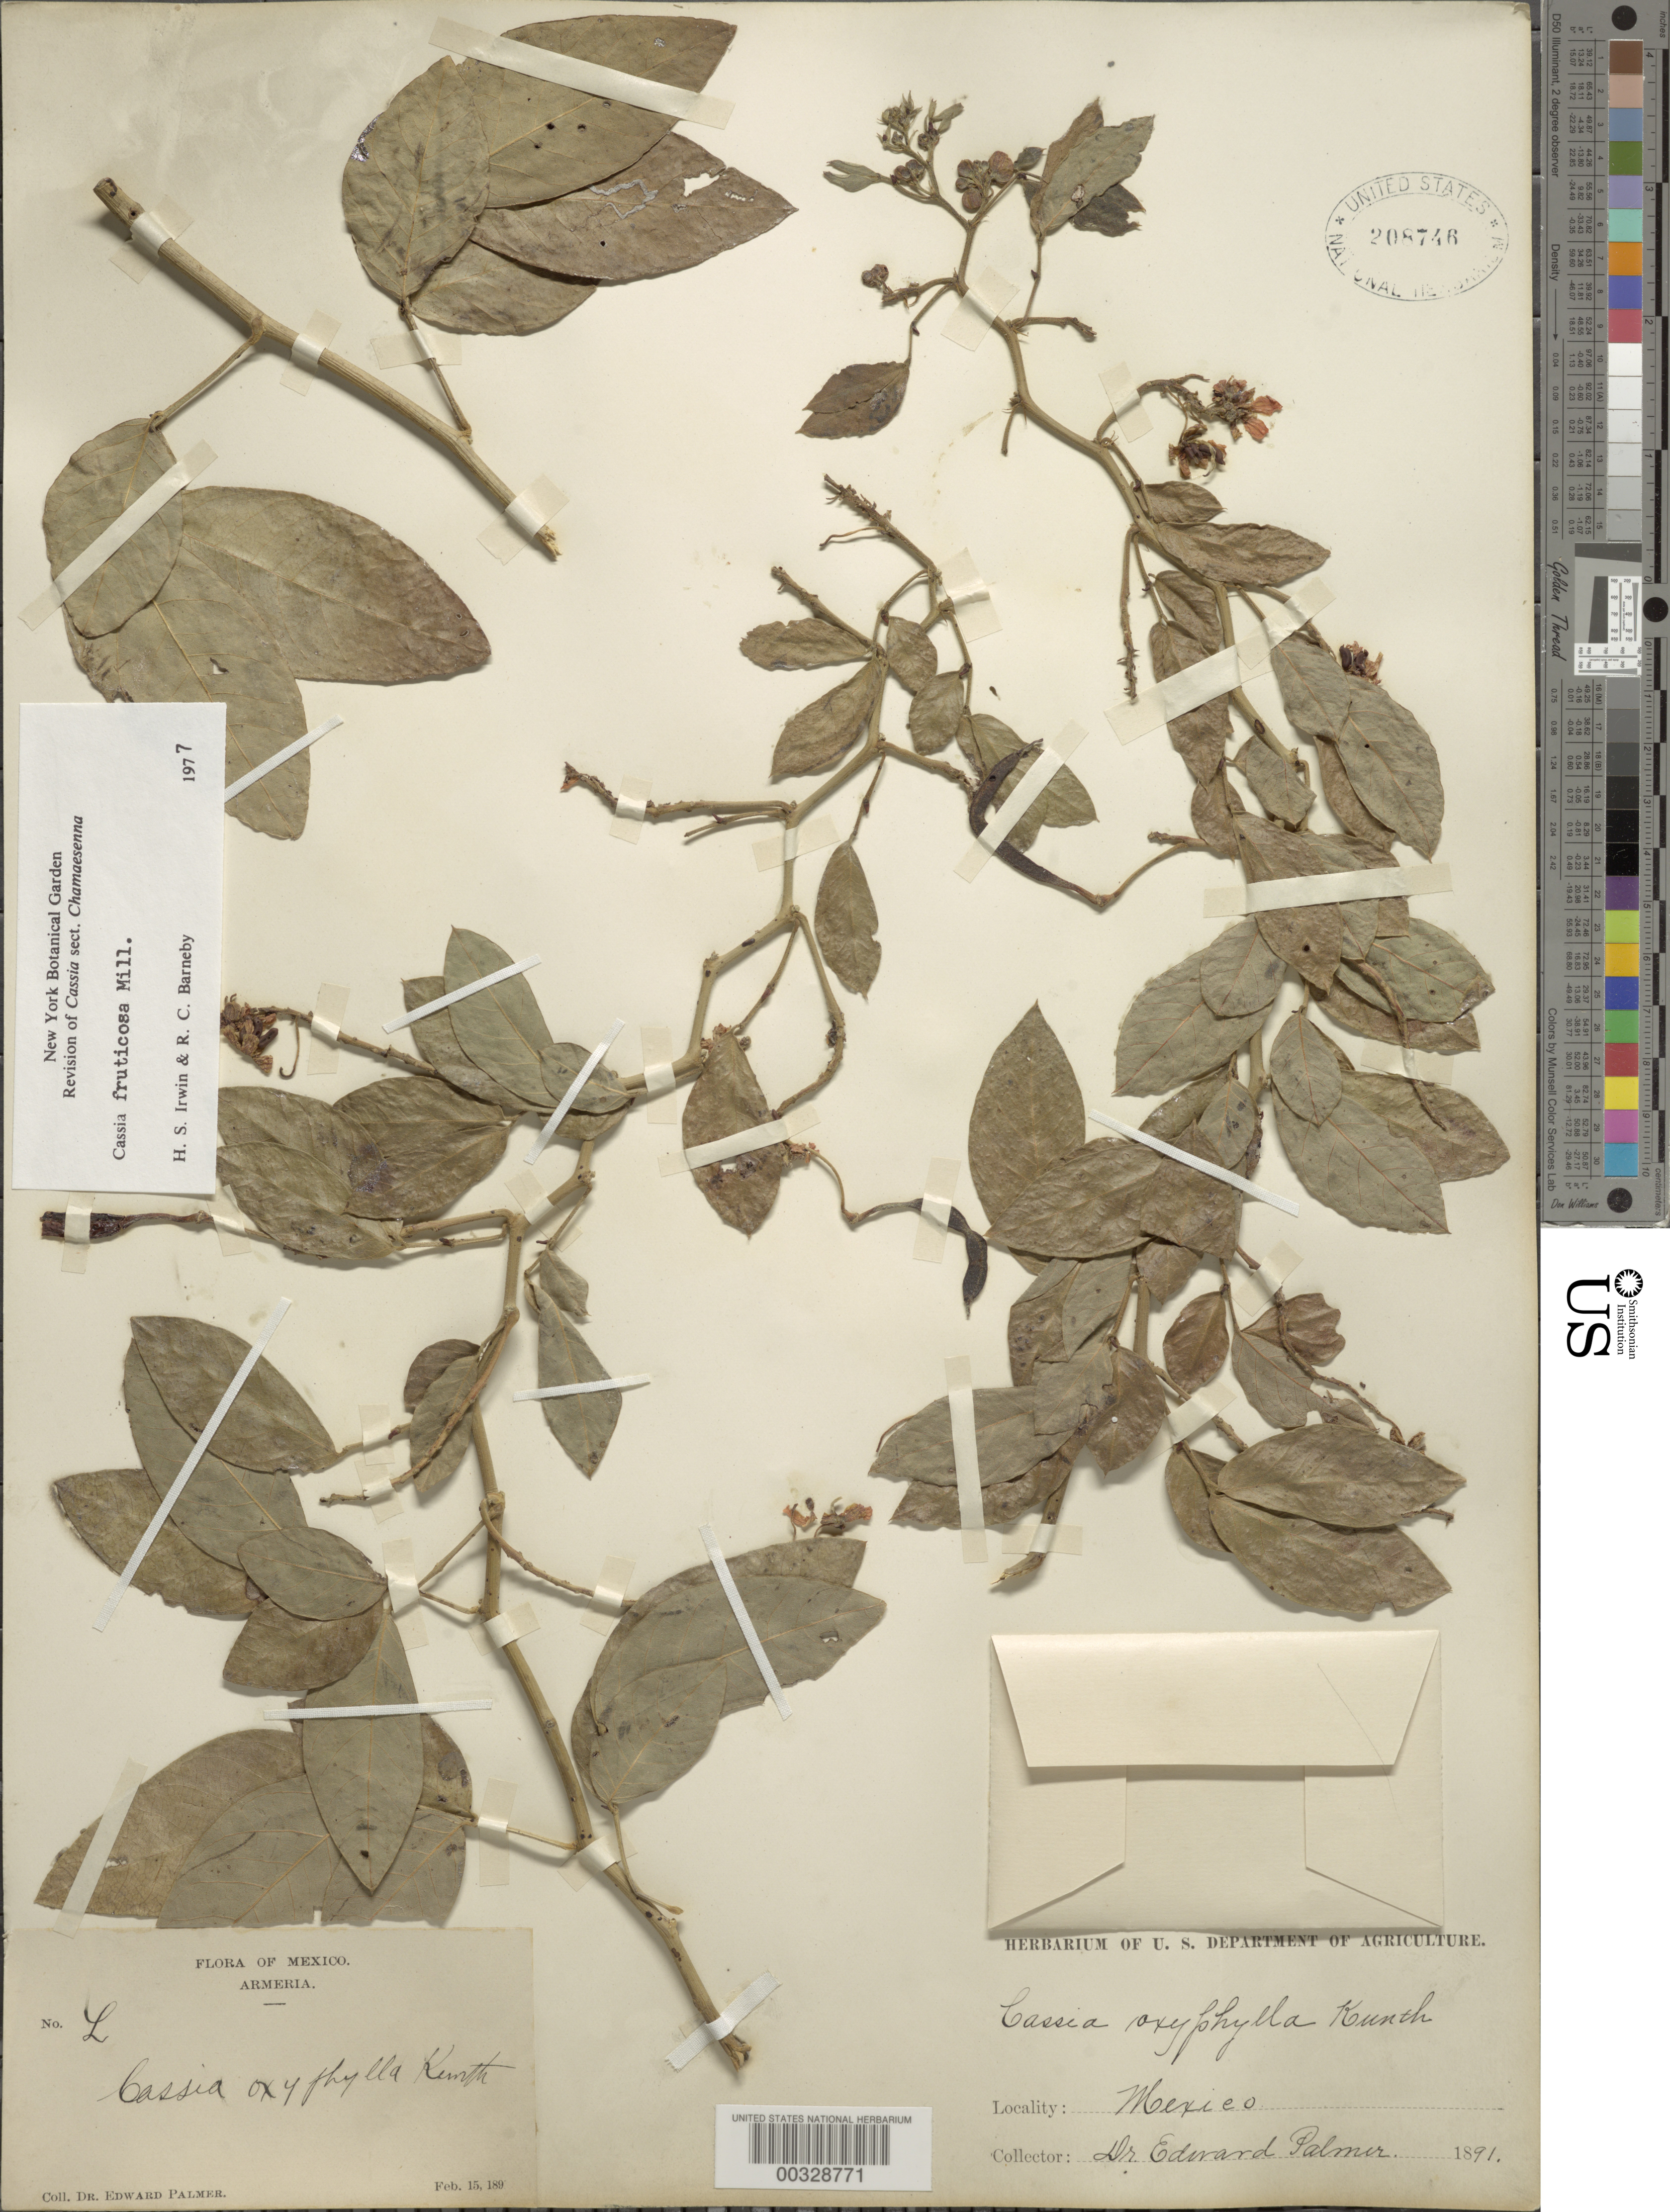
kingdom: Plantae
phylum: Tracheophyta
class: Magnoliopsida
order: Fabales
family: Fabaceae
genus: Senna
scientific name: Senna fruticosa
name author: (Benth.) H.S. Irwin & Barneby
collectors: E. Palmer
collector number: L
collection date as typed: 15 Feb 1891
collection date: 1891-02-15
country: Mexico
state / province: Colima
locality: Armeria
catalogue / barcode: US 208746